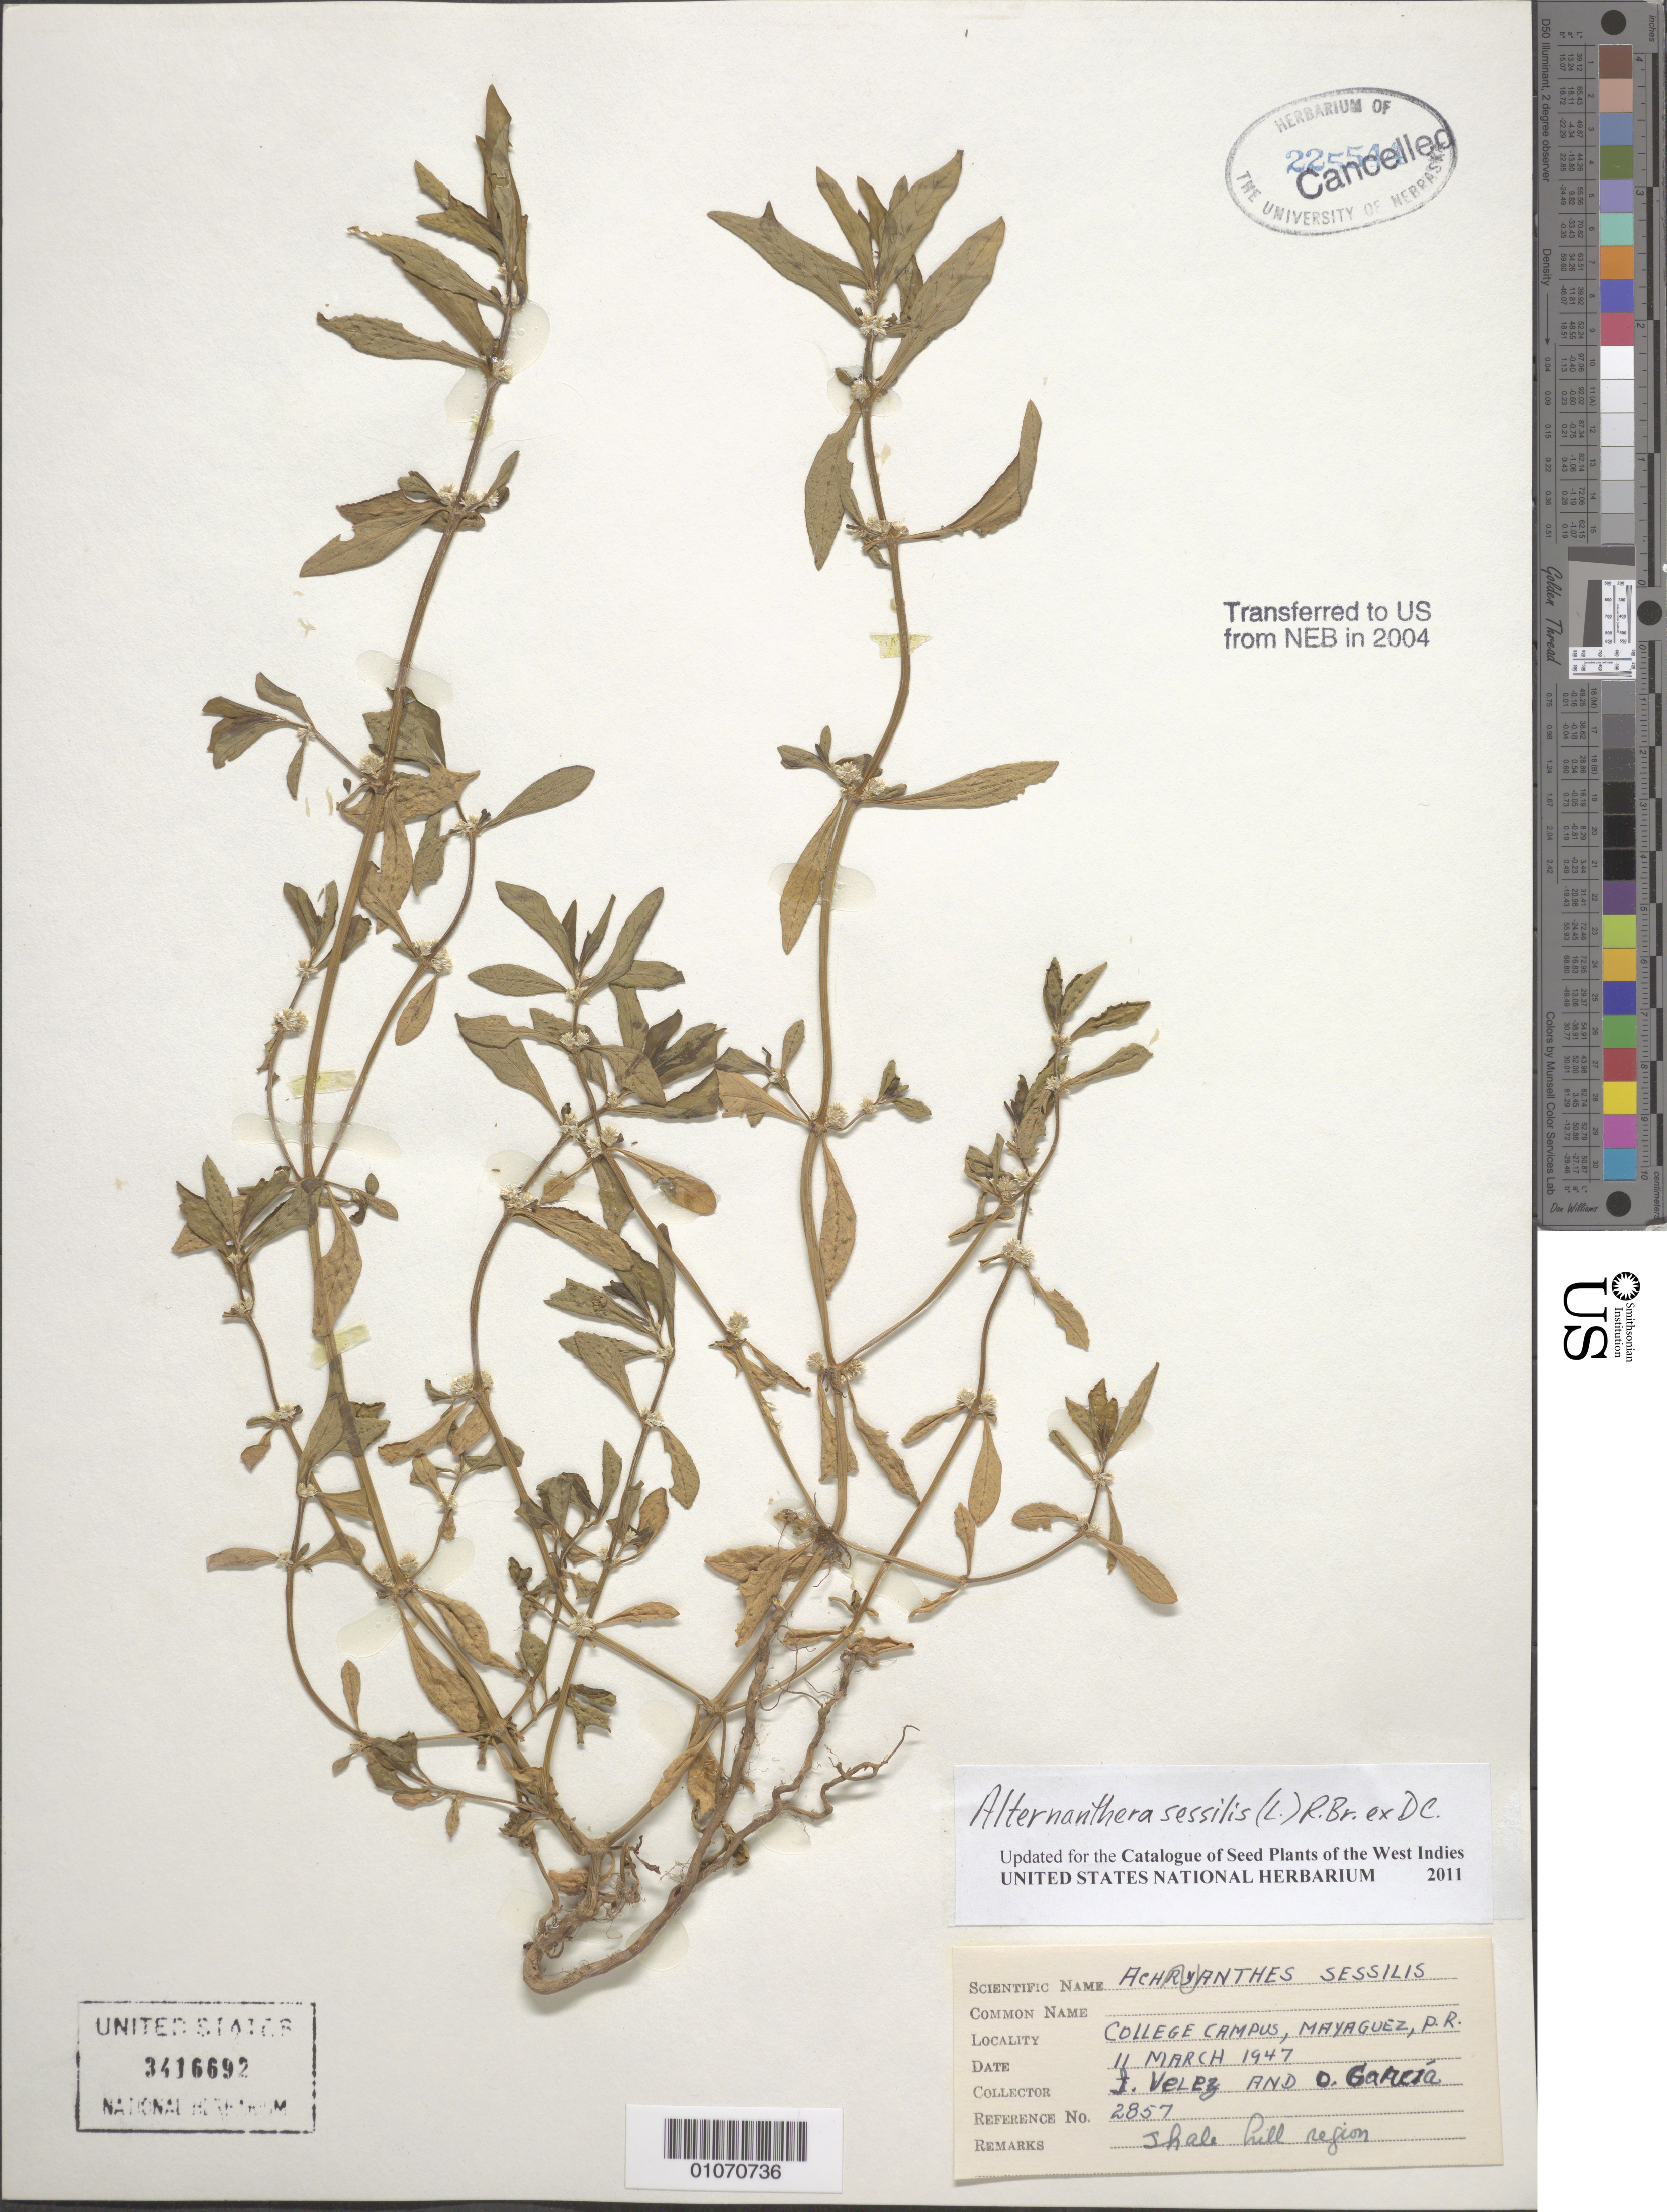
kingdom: Plantae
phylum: Tracheophyta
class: Magnoliopsida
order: Caryophyllales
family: Amaranthaceae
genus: Alternanthera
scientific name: Alternanthera sessilis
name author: (L.) DC.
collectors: I. Velez & O. Garcña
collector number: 2857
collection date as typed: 11 Mar 1947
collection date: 1947-03-11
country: Puerto Rico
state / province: Mayaguez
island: Puerto Rico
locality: College Campus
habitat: Shale hill region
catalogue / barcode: US 3416692